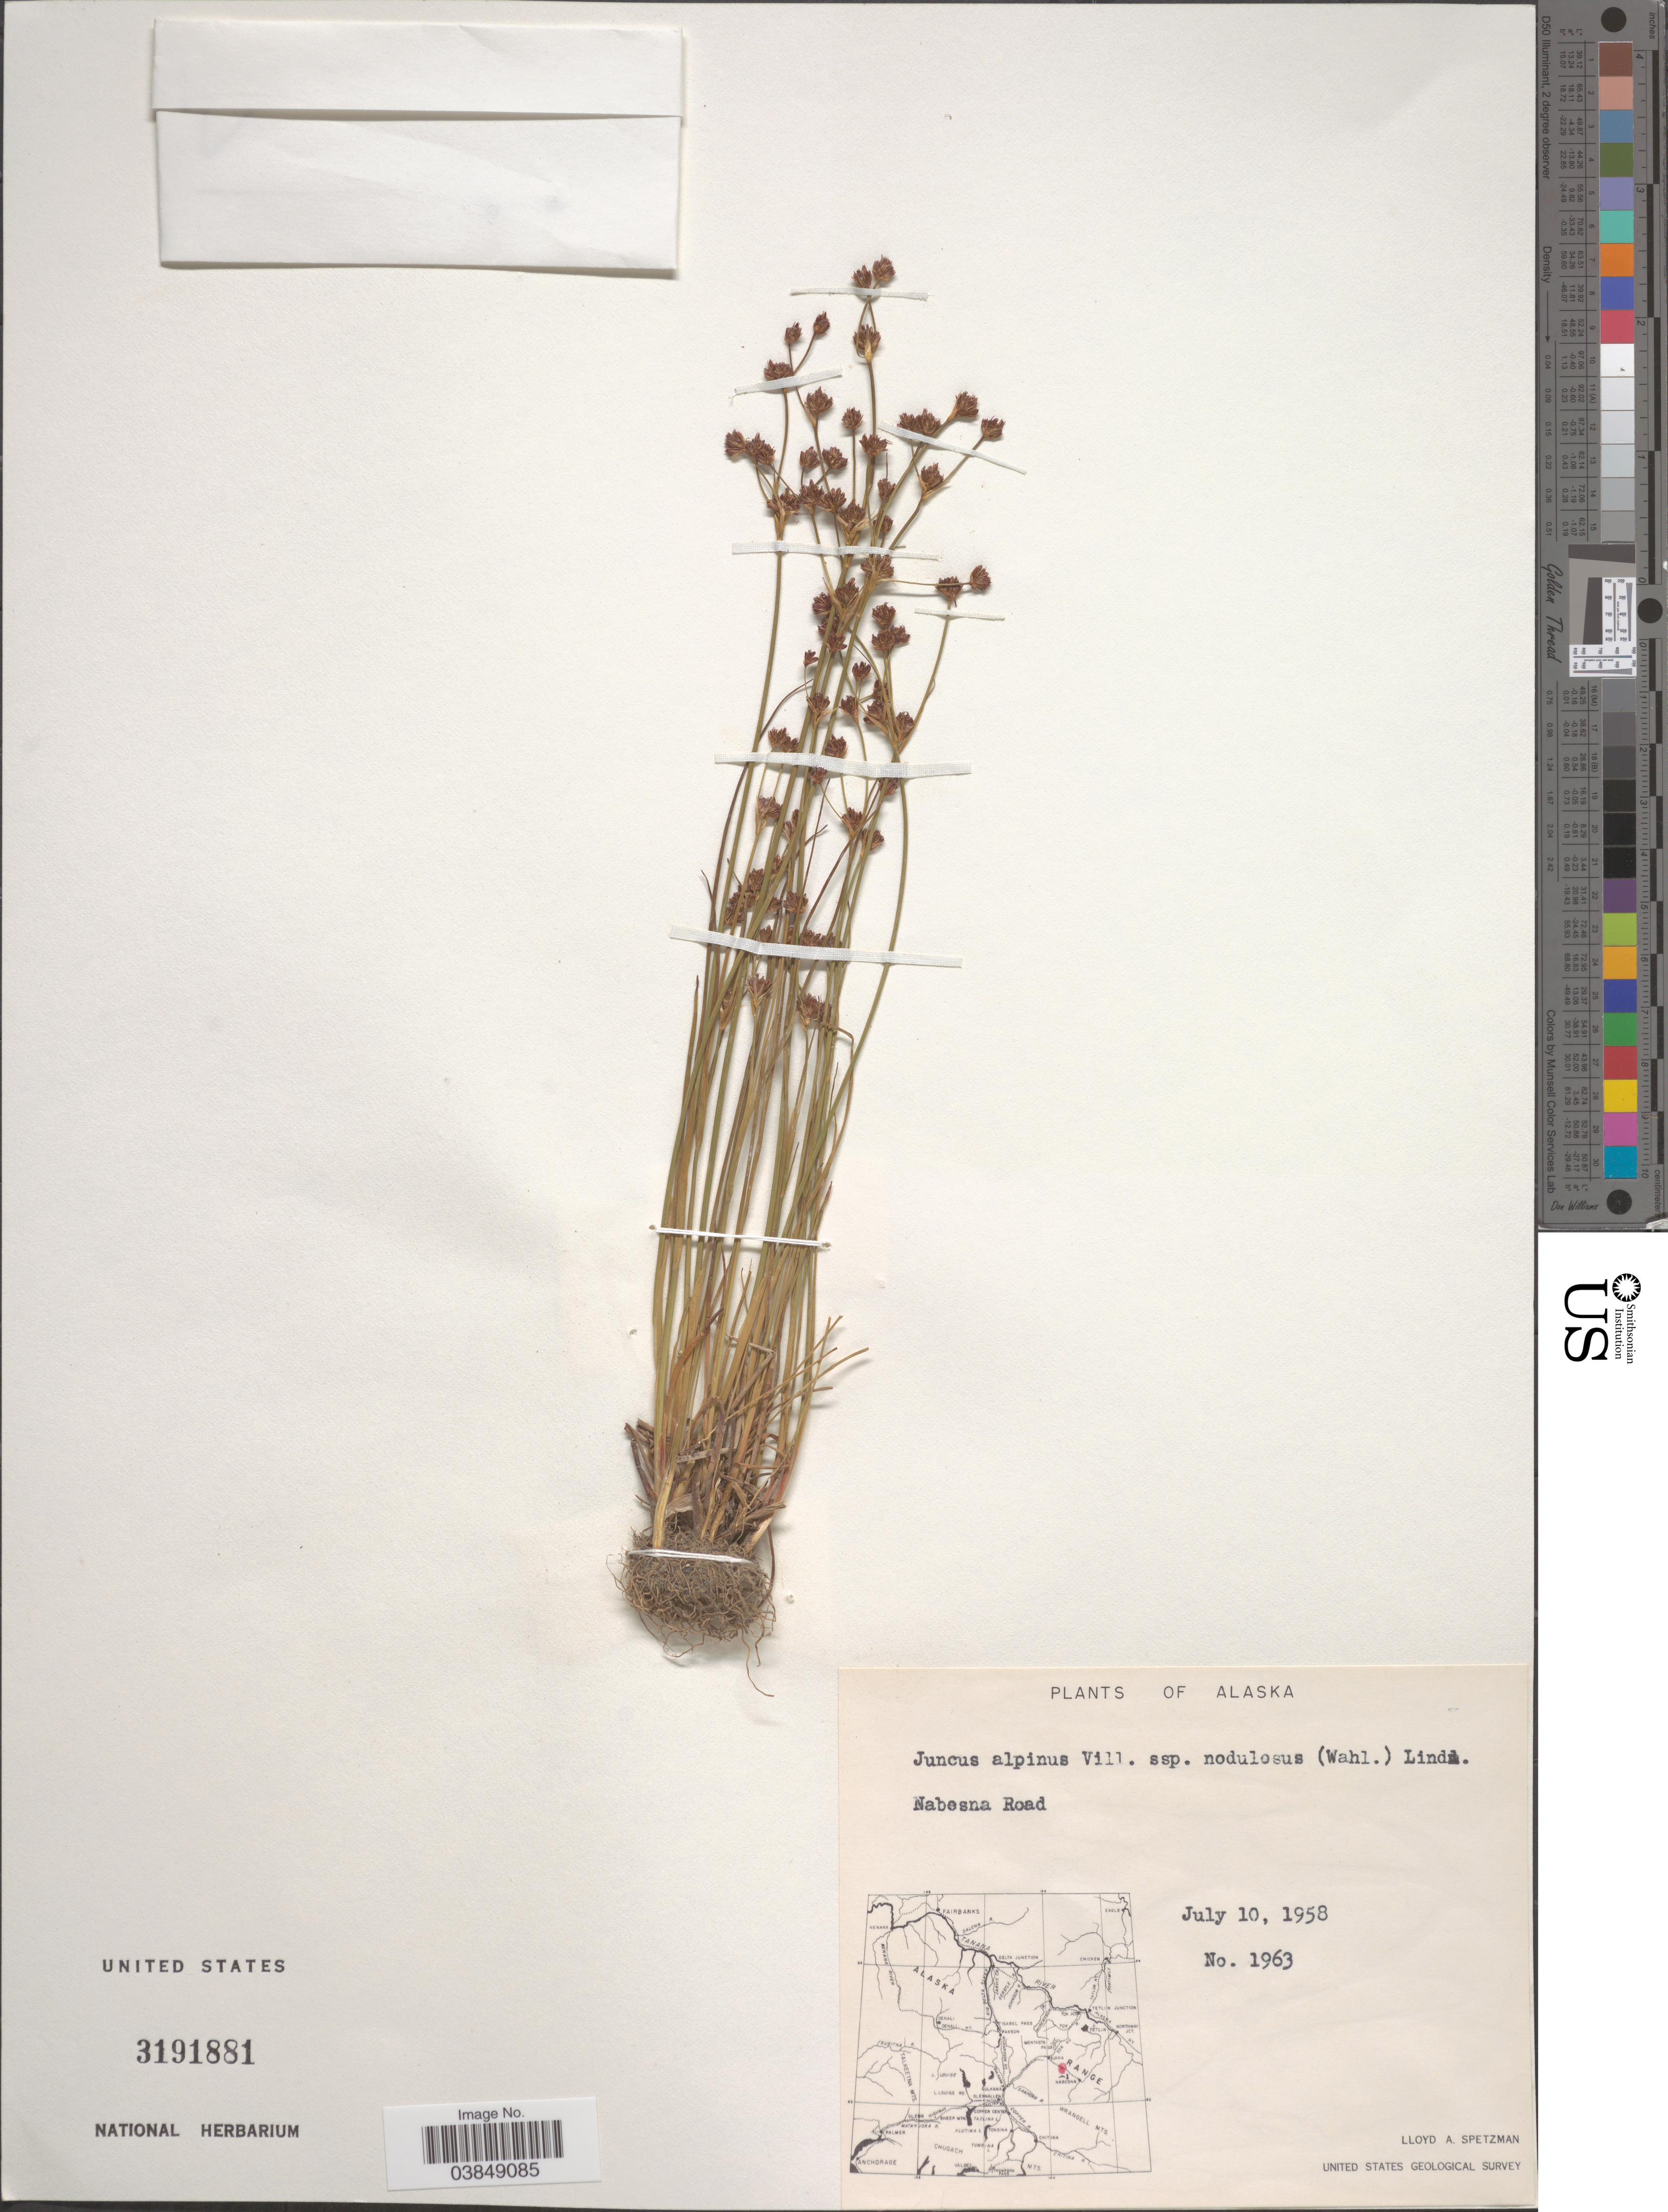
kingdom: Plantae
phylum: Tracheophyta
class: Liliopsida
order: Poales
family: Juncaceae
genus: Juncus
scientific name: Juncus alpinus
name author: Vill.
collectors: L. Spetzman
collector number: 1963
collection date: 1958-07-10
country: United States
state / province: Alaska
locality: Nabesna Road.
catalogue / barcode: US 3191881